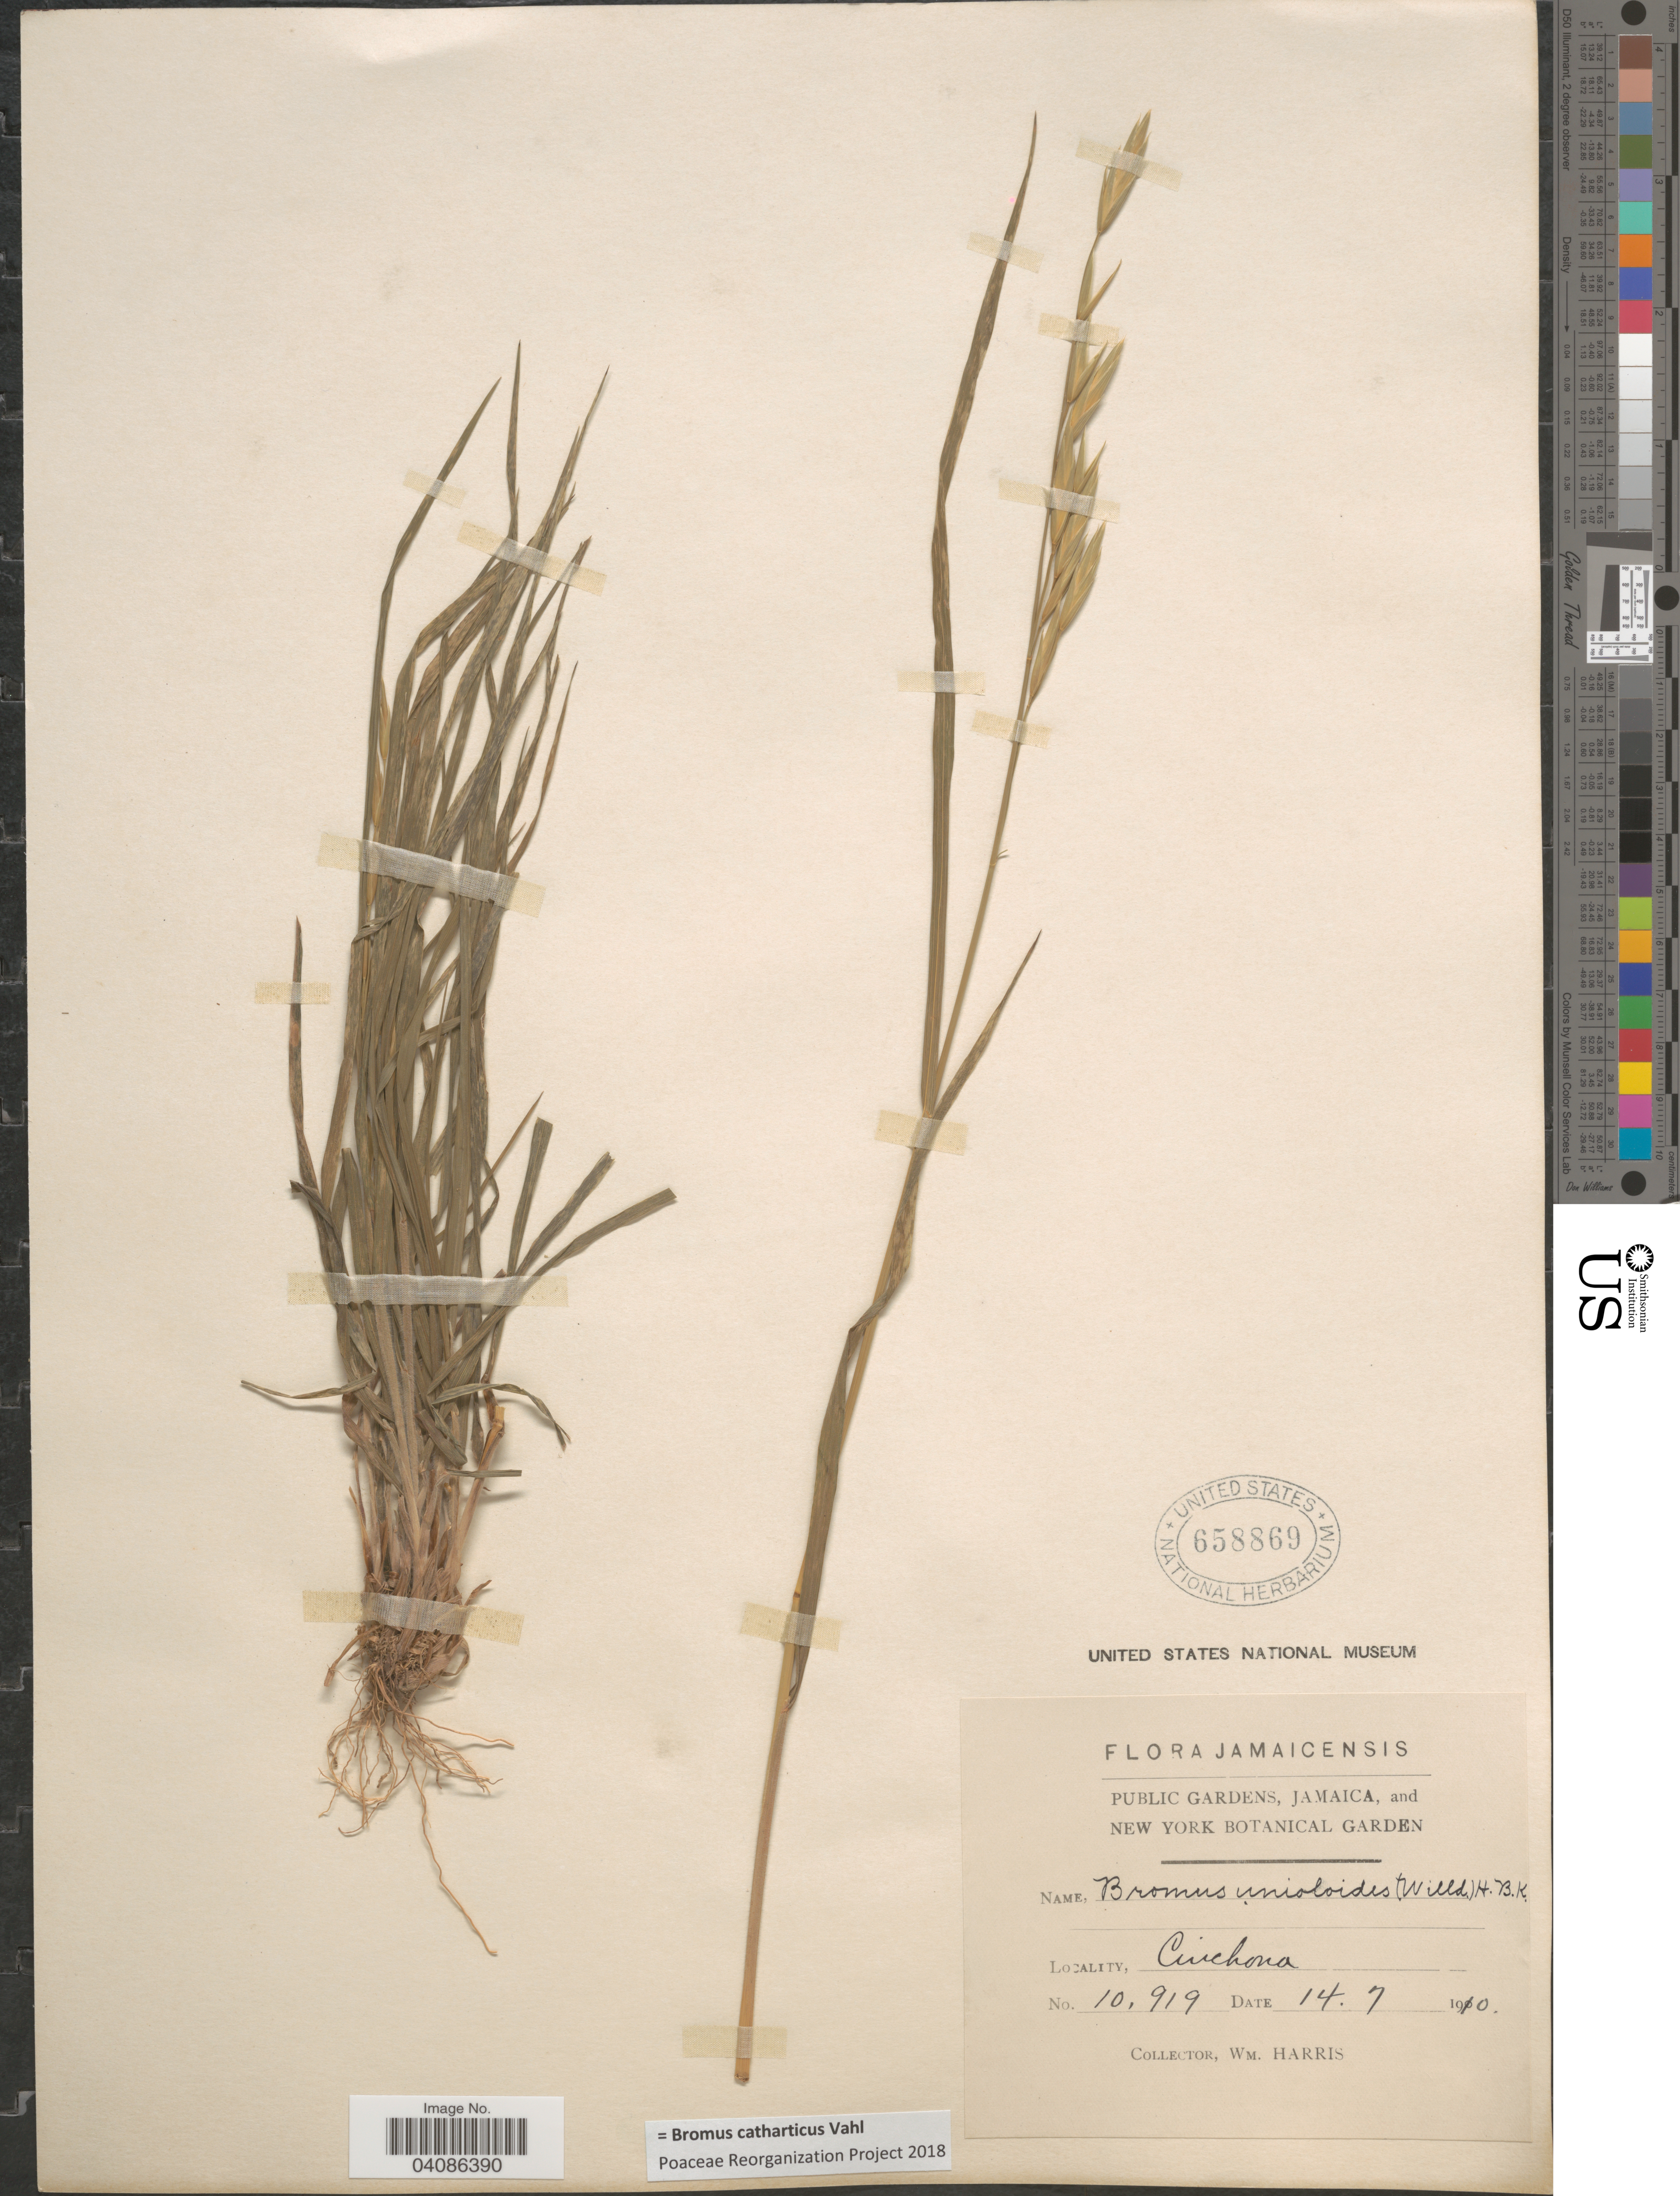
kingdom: Plantae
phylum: Tracheophyta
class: Liliopsida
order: Poales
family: Poaceae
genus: Bromus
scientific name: Bromus catharticus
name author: Vahl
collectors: W. H. Harris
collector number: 10919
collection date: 1910-07-14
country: Jamaica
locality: Cinchona.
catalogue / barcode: US 658869